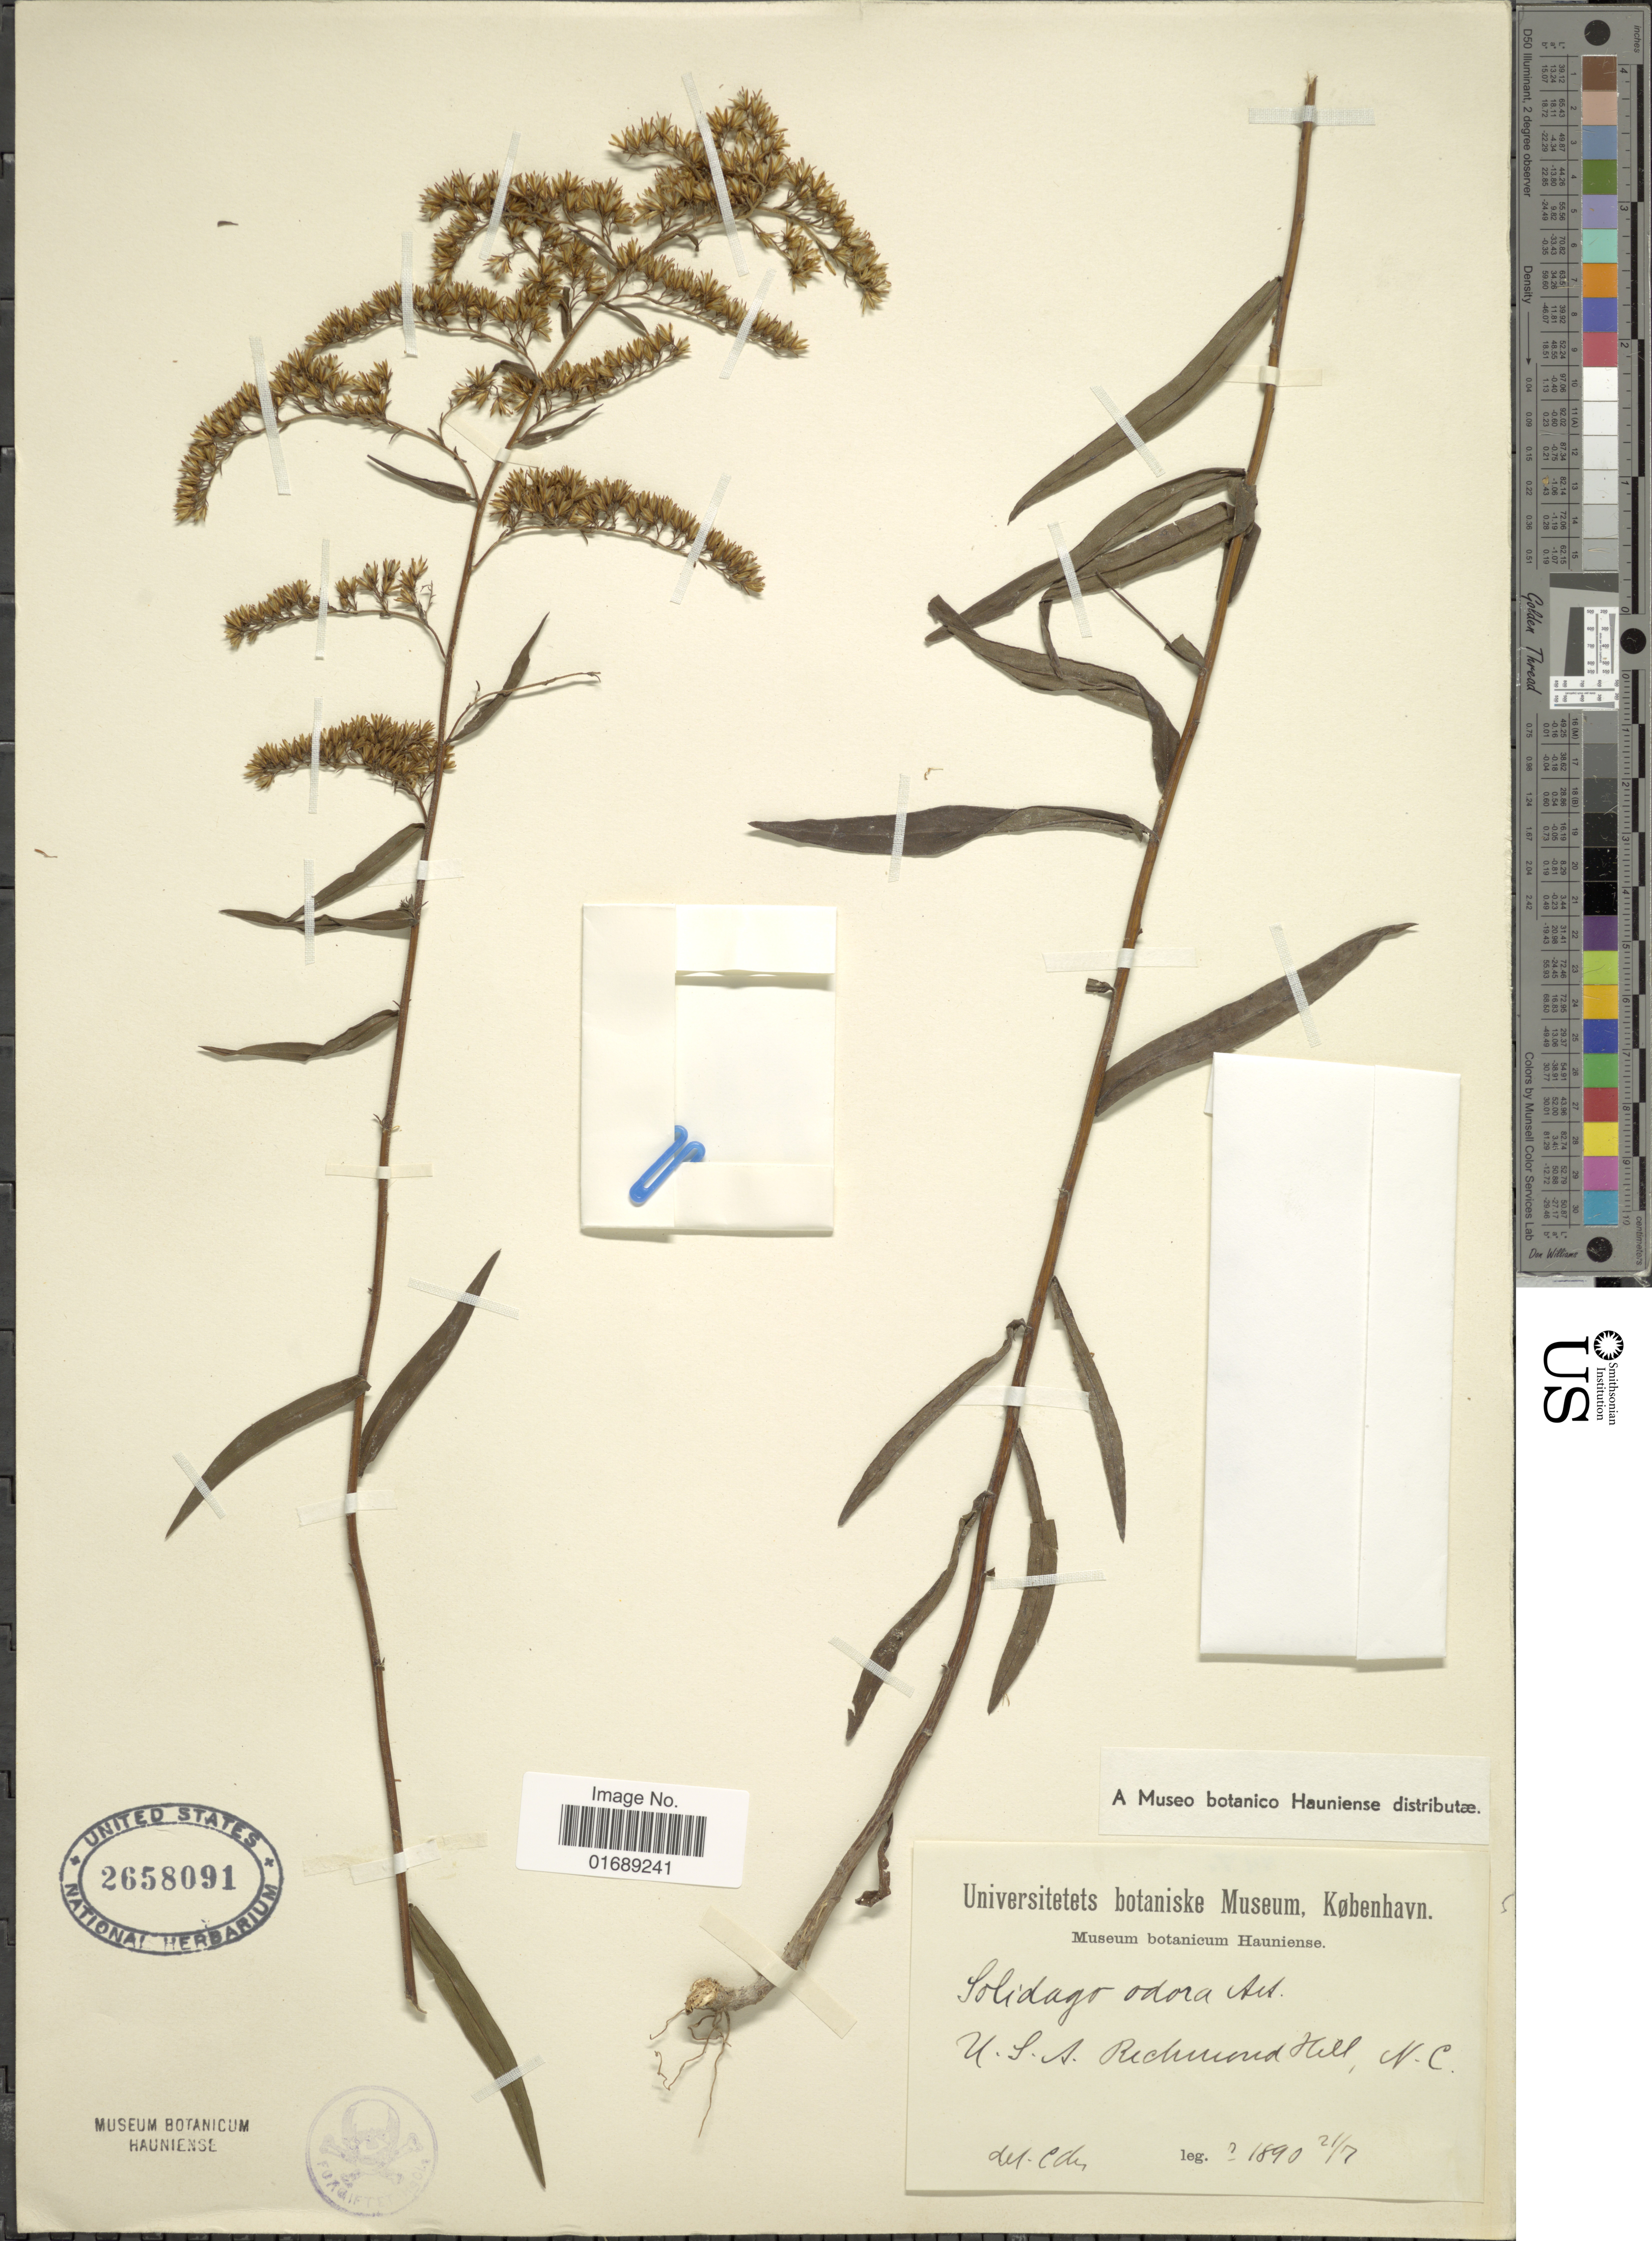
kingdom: Plantae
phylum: Tracheophyta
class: Magnoliopsida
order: Asterales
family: Asteraceae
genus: Solidago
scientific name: Solidago odora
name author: Aiton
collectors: ex Museum Botanicum Hauniense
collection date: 1890-07-21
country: United States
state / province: North Carolina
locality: Richmond Hill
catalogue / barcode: US 2658091